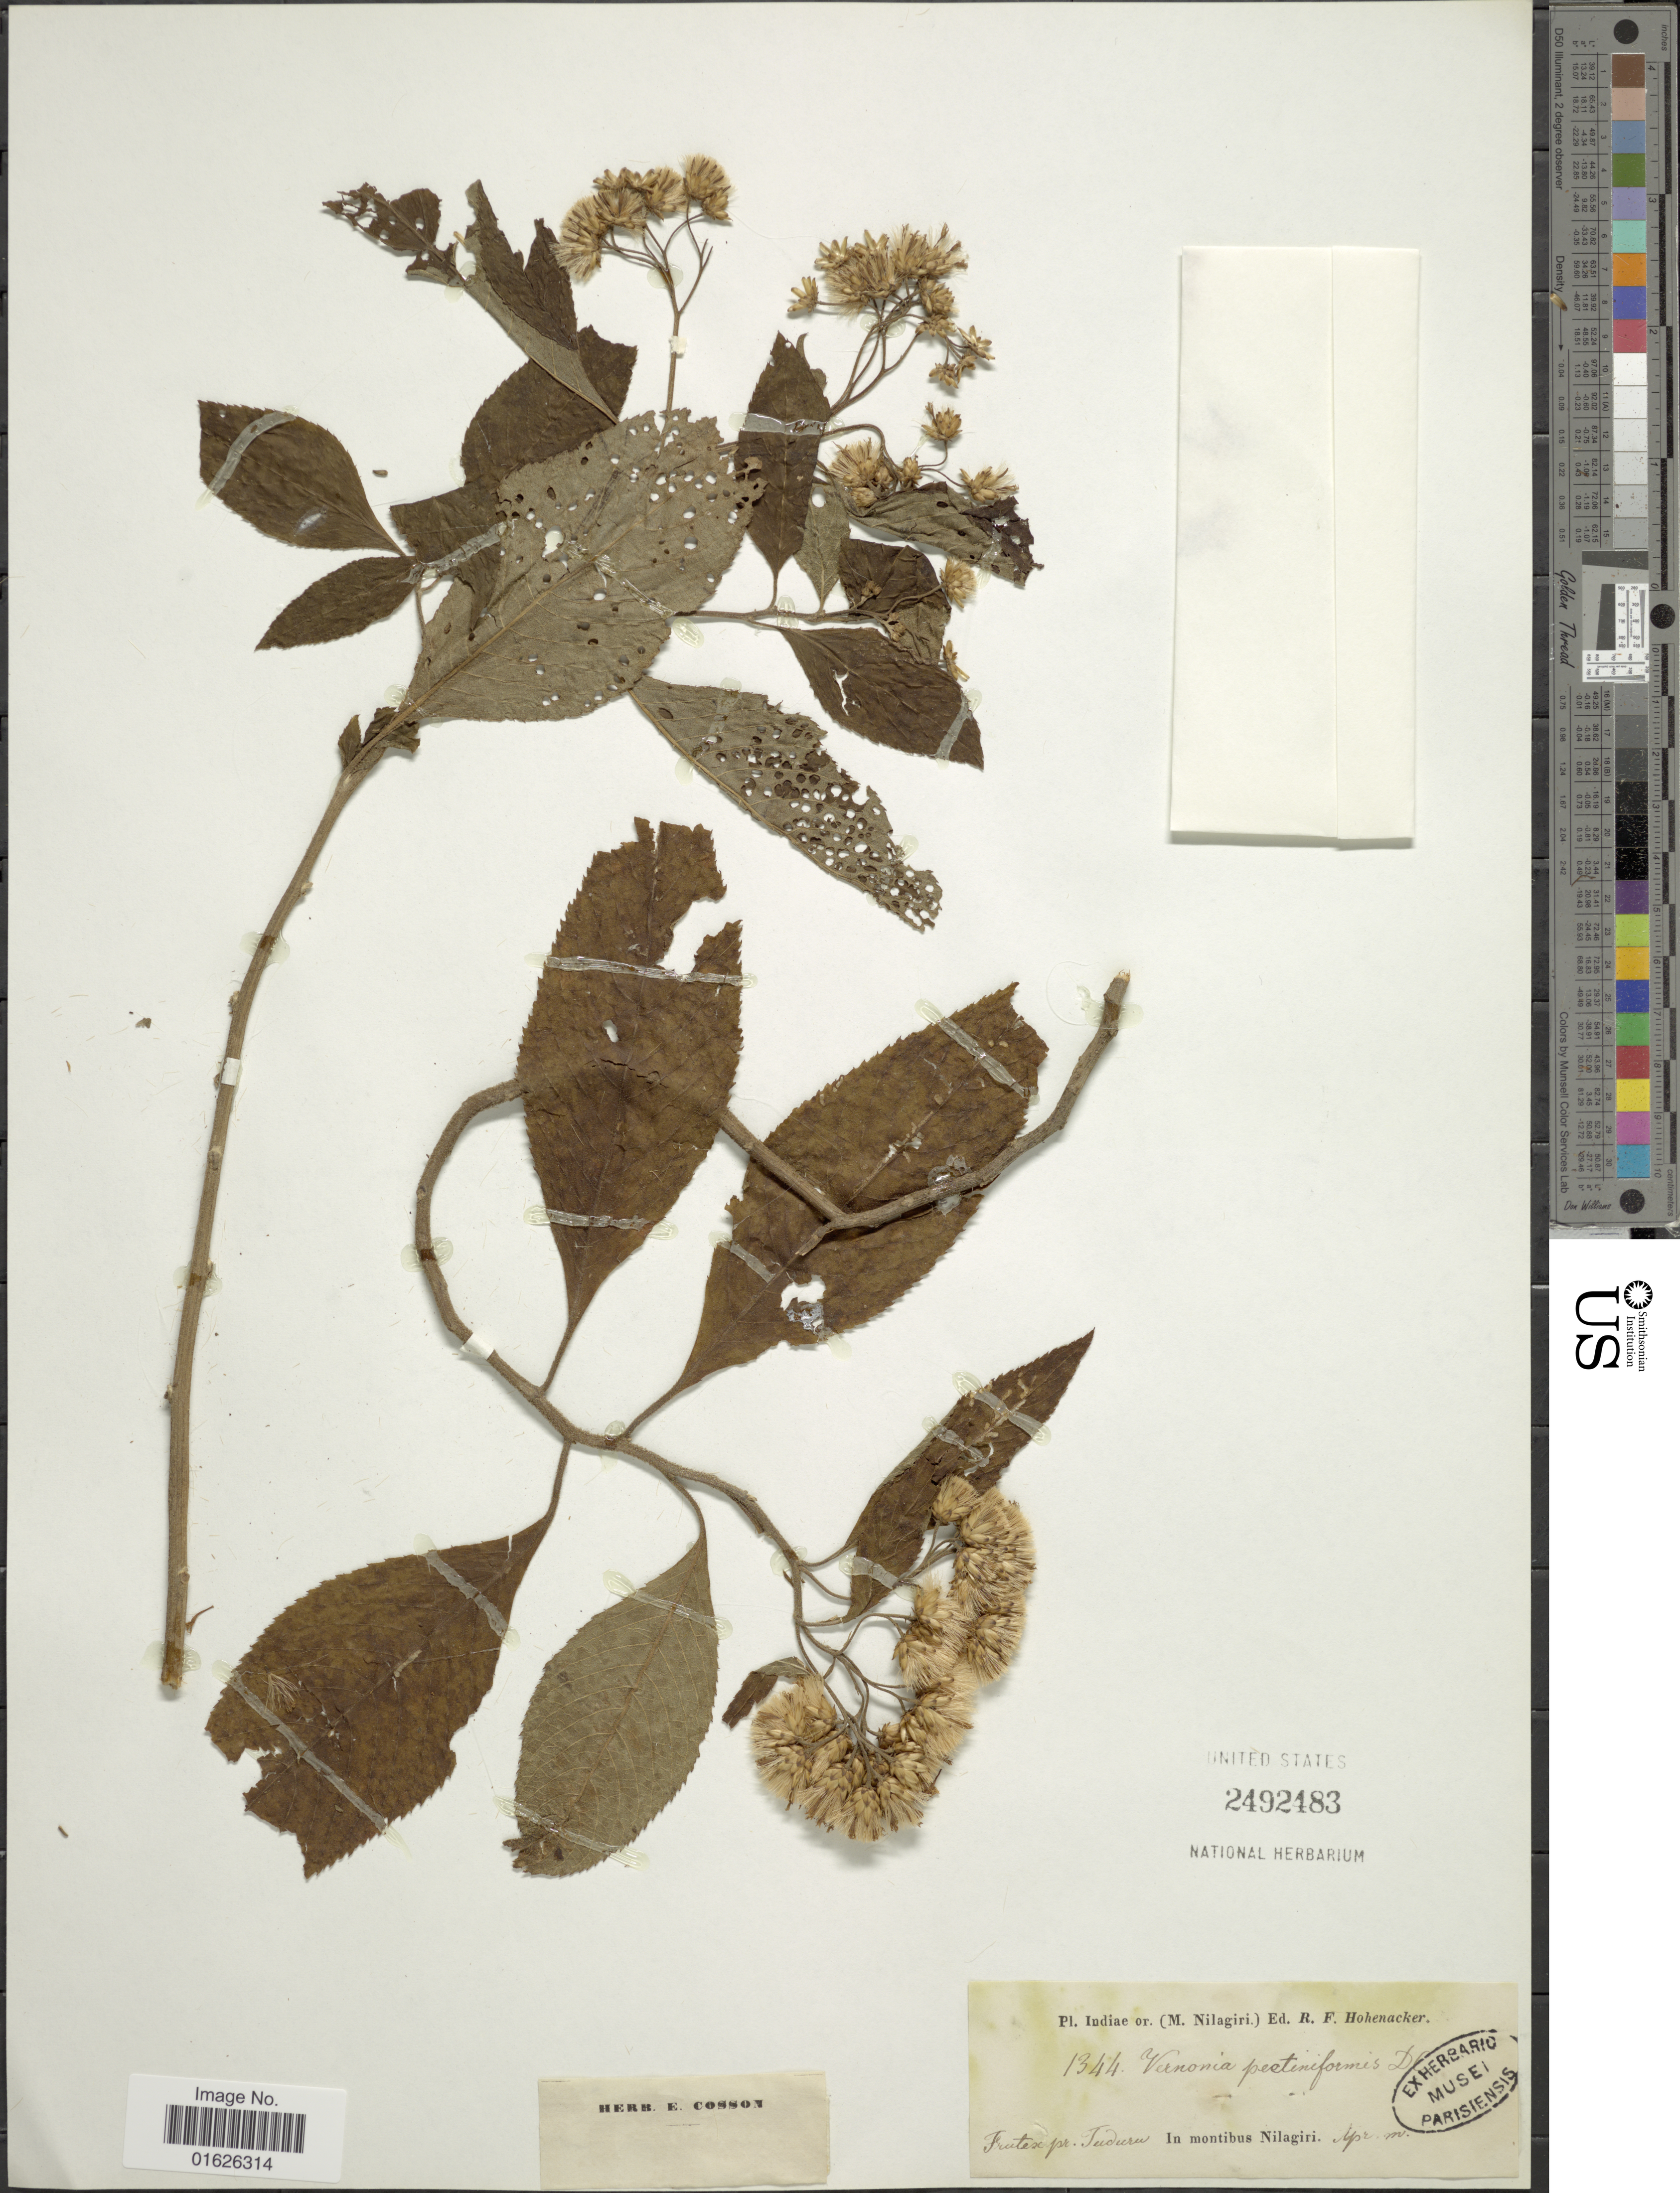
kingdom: Plantae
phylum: Tracheophyta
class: Magnoliopsida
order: Asterales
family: Asteraceae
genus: Gymnanthemum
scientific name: Gymnanthemum pectiniforme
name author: (DC. in Wight) H. Rob.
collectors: R. F. Hohenacker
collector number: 1344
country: India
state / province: Tamil Nadu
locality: M. Nilagiri, Frutex pr. Tuduru, in Montibus Nilagiri.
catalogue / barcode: US 2492483